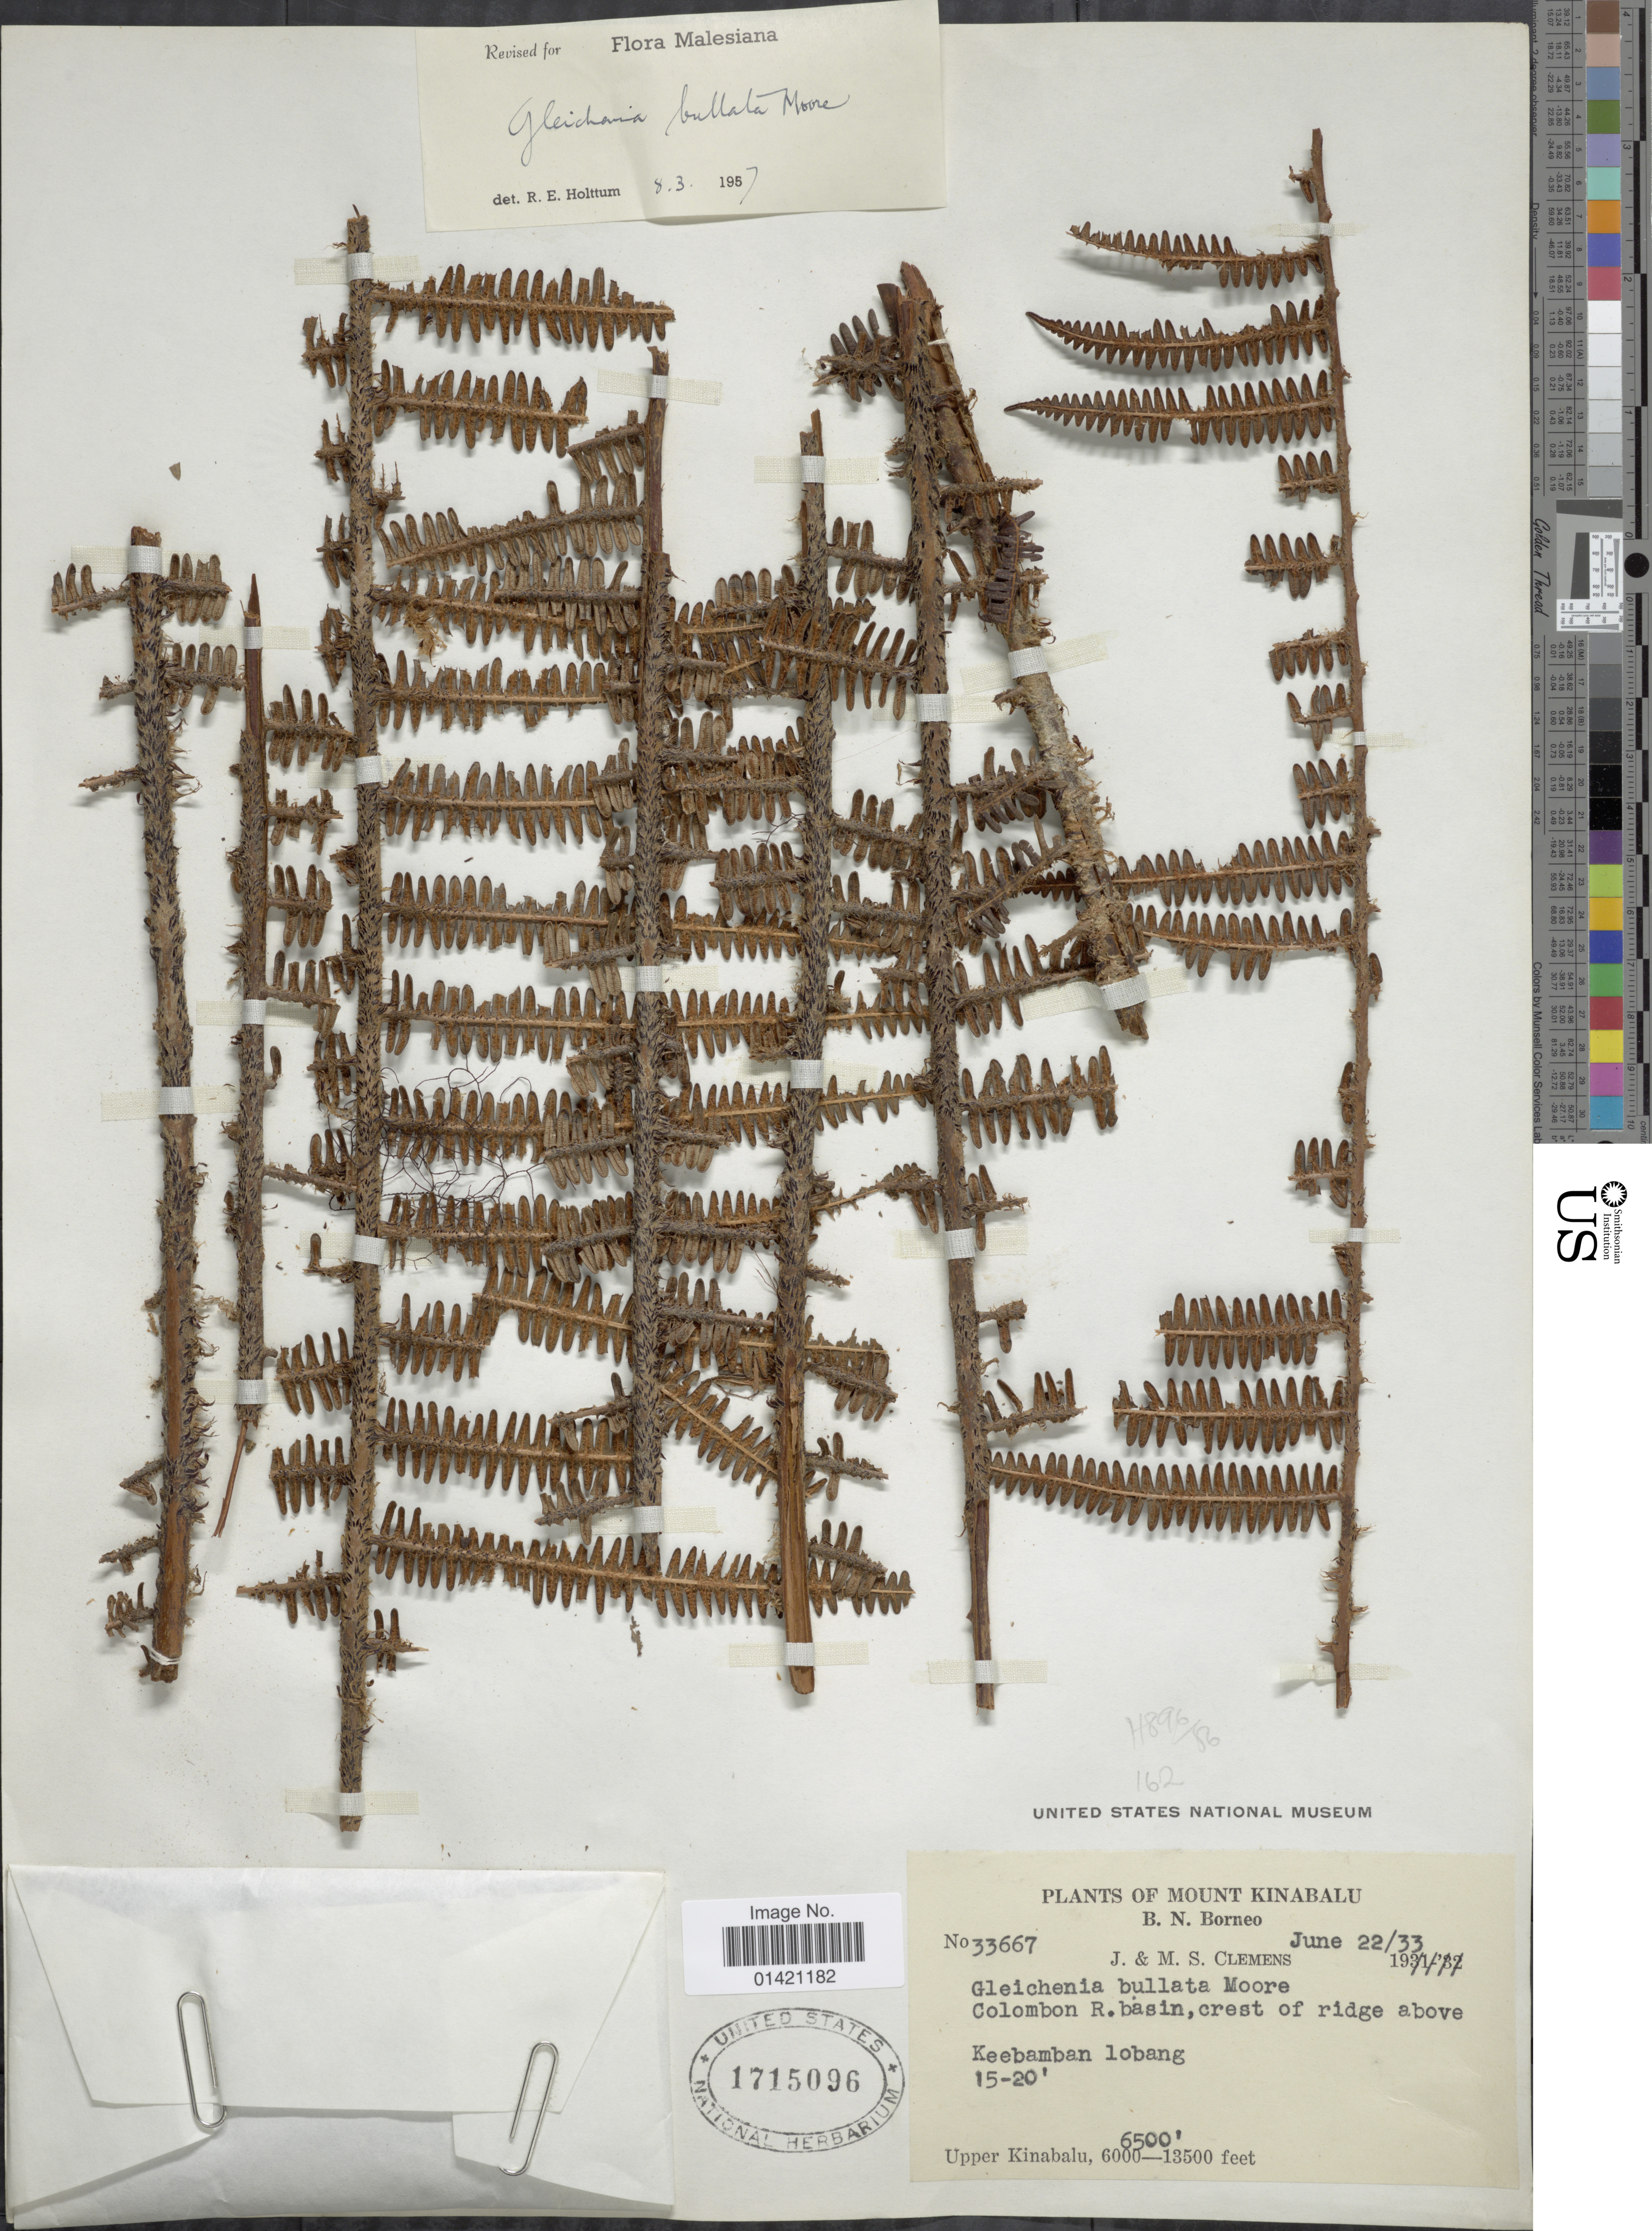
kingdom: Plantae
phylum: Tracheophyta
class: Polypodiopsida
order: Gleicheniales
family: Gleicheniaceae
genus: Diplopterygium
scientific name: Diplopterygium bullatum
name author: (T. Moore) Parris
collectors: J. Clemens & M. S. Clemens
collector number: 33667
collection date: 1933-06-22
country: Malaysia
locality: Mount Kinabalu. Colombon R.basin, crest of ridge above Keebamban lobang.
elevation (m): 1981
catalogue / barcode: US 1715096